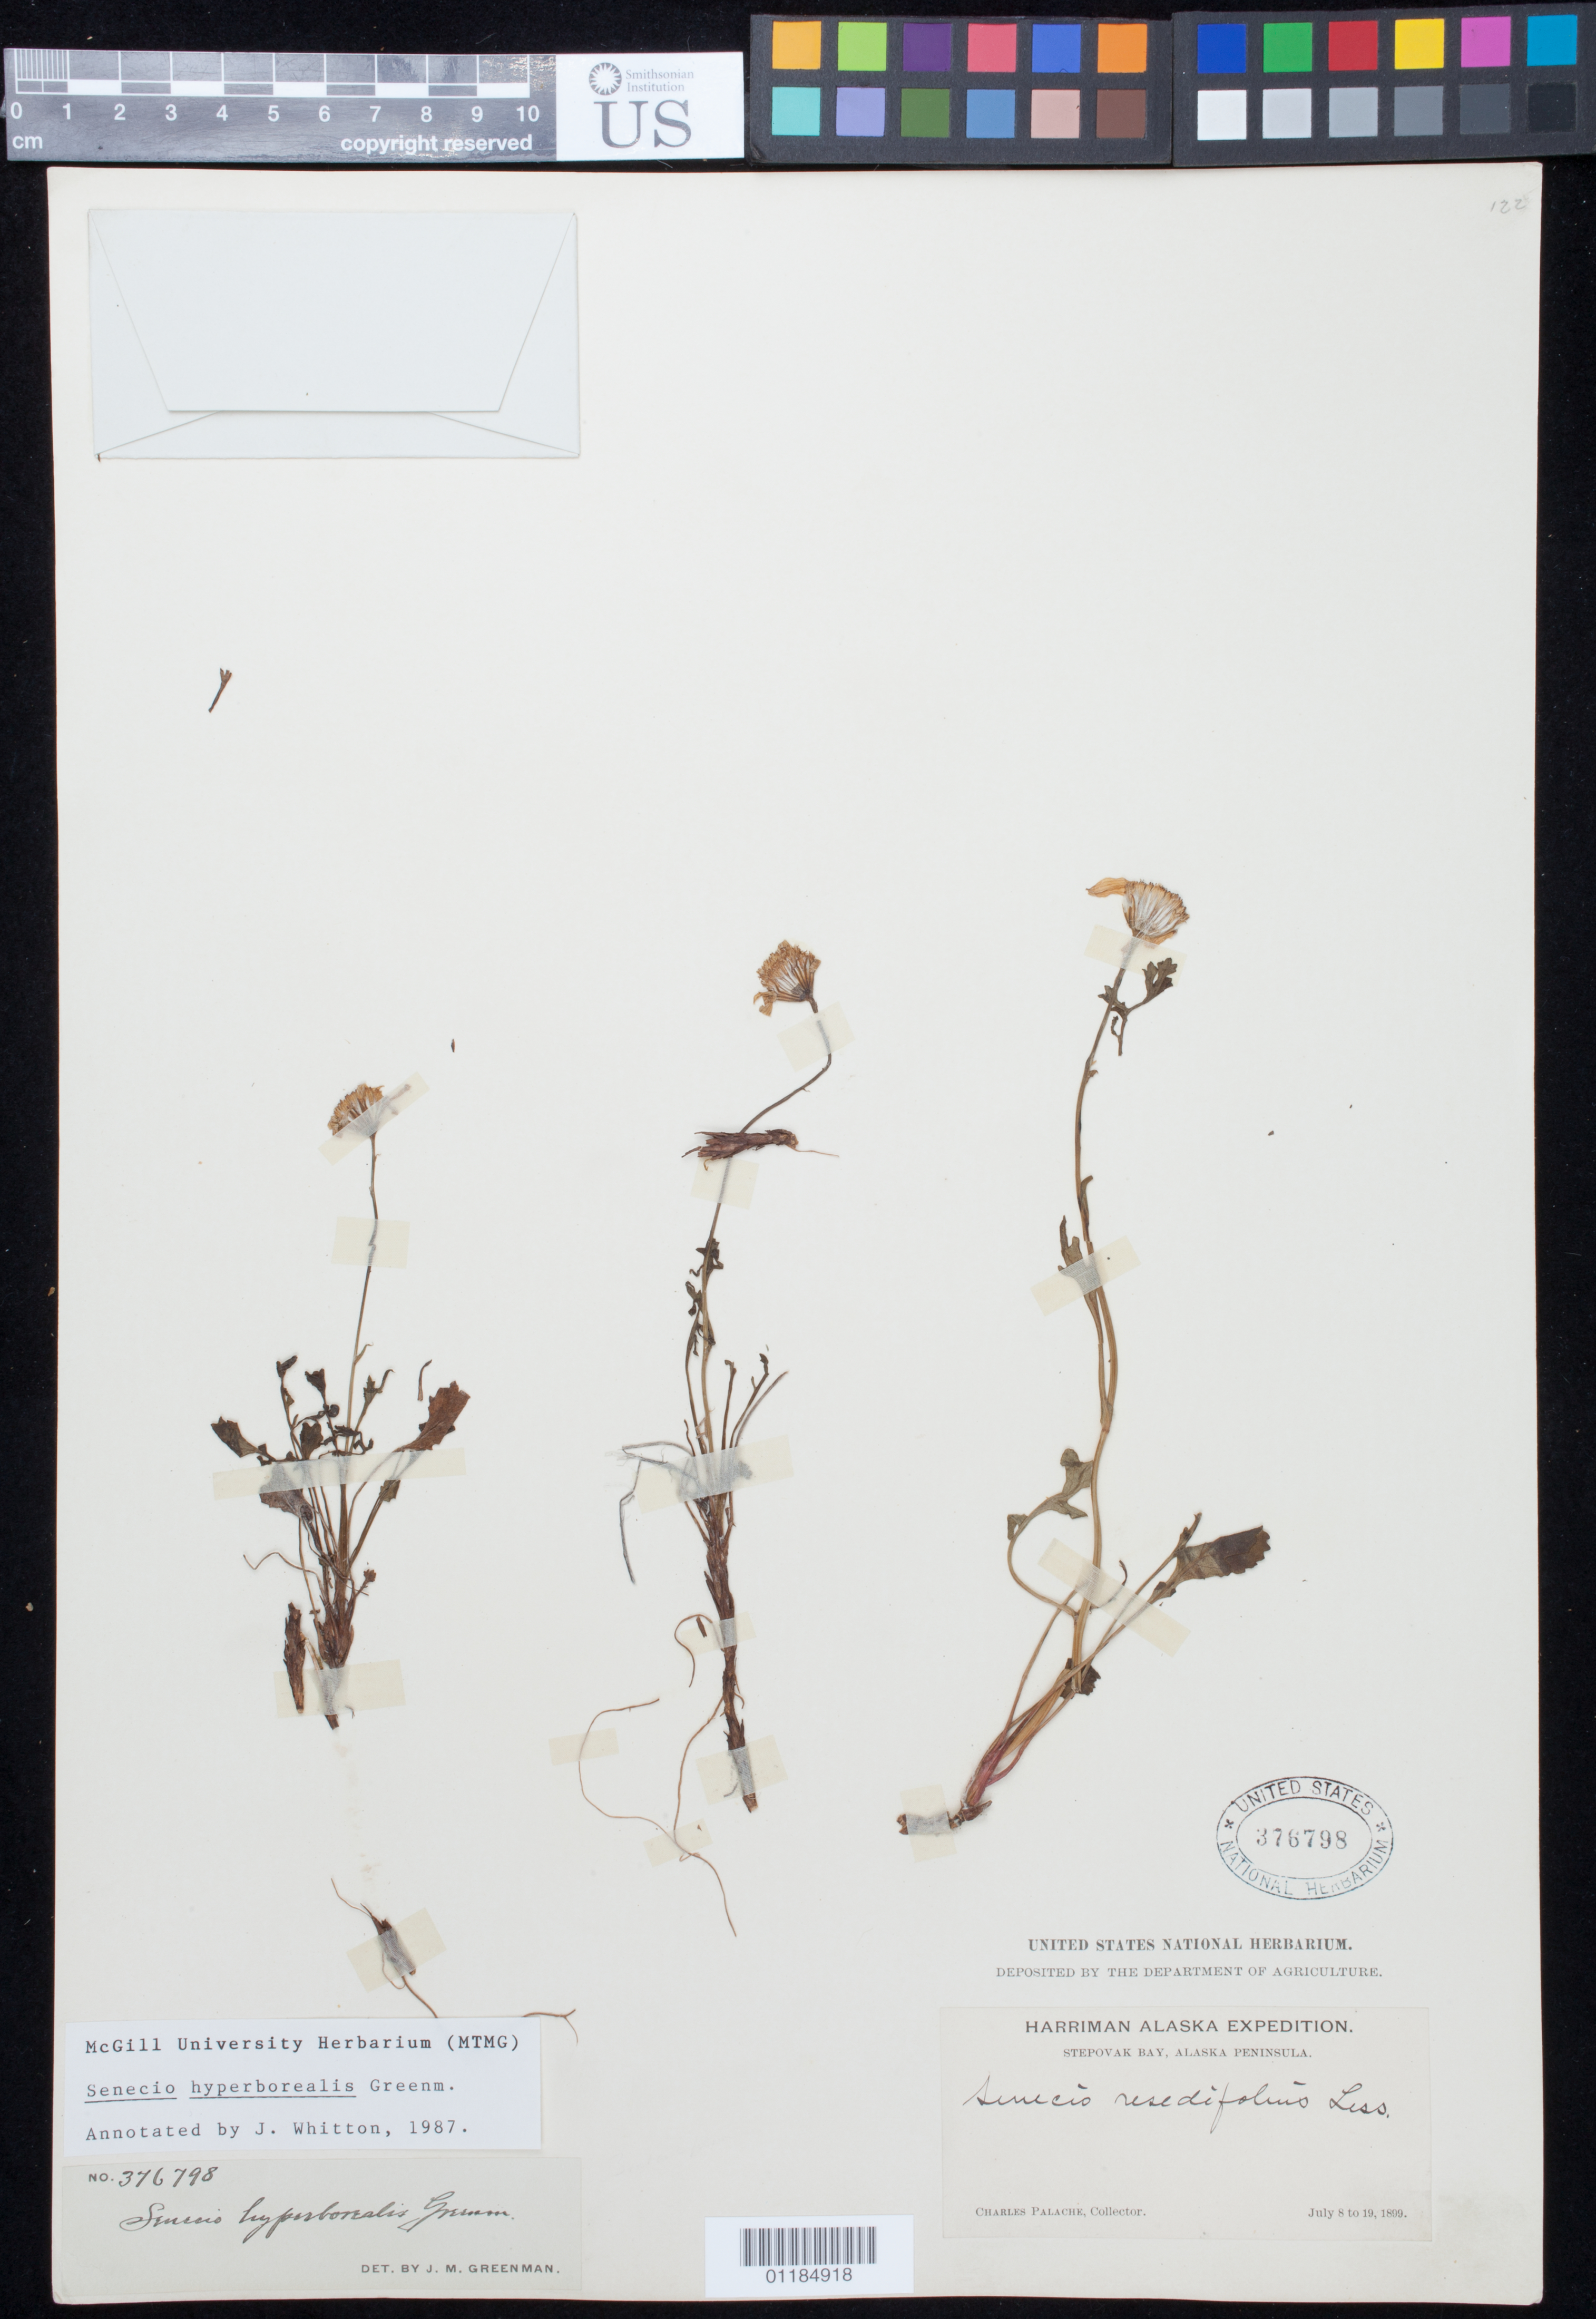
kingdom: Plantae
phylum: Tracheophyta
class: Magnoliopsida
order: Asterales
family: Asteraceae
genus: Packera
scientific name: Packera hyperborealis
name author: (Greenm.) Á. Löve & D. Löve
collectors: C. Palache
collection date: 1899-07-08/1899-07-19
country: United States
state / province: Alaska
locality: Stepovak Bay, Alaska Peninsula.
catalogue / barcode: US 376798